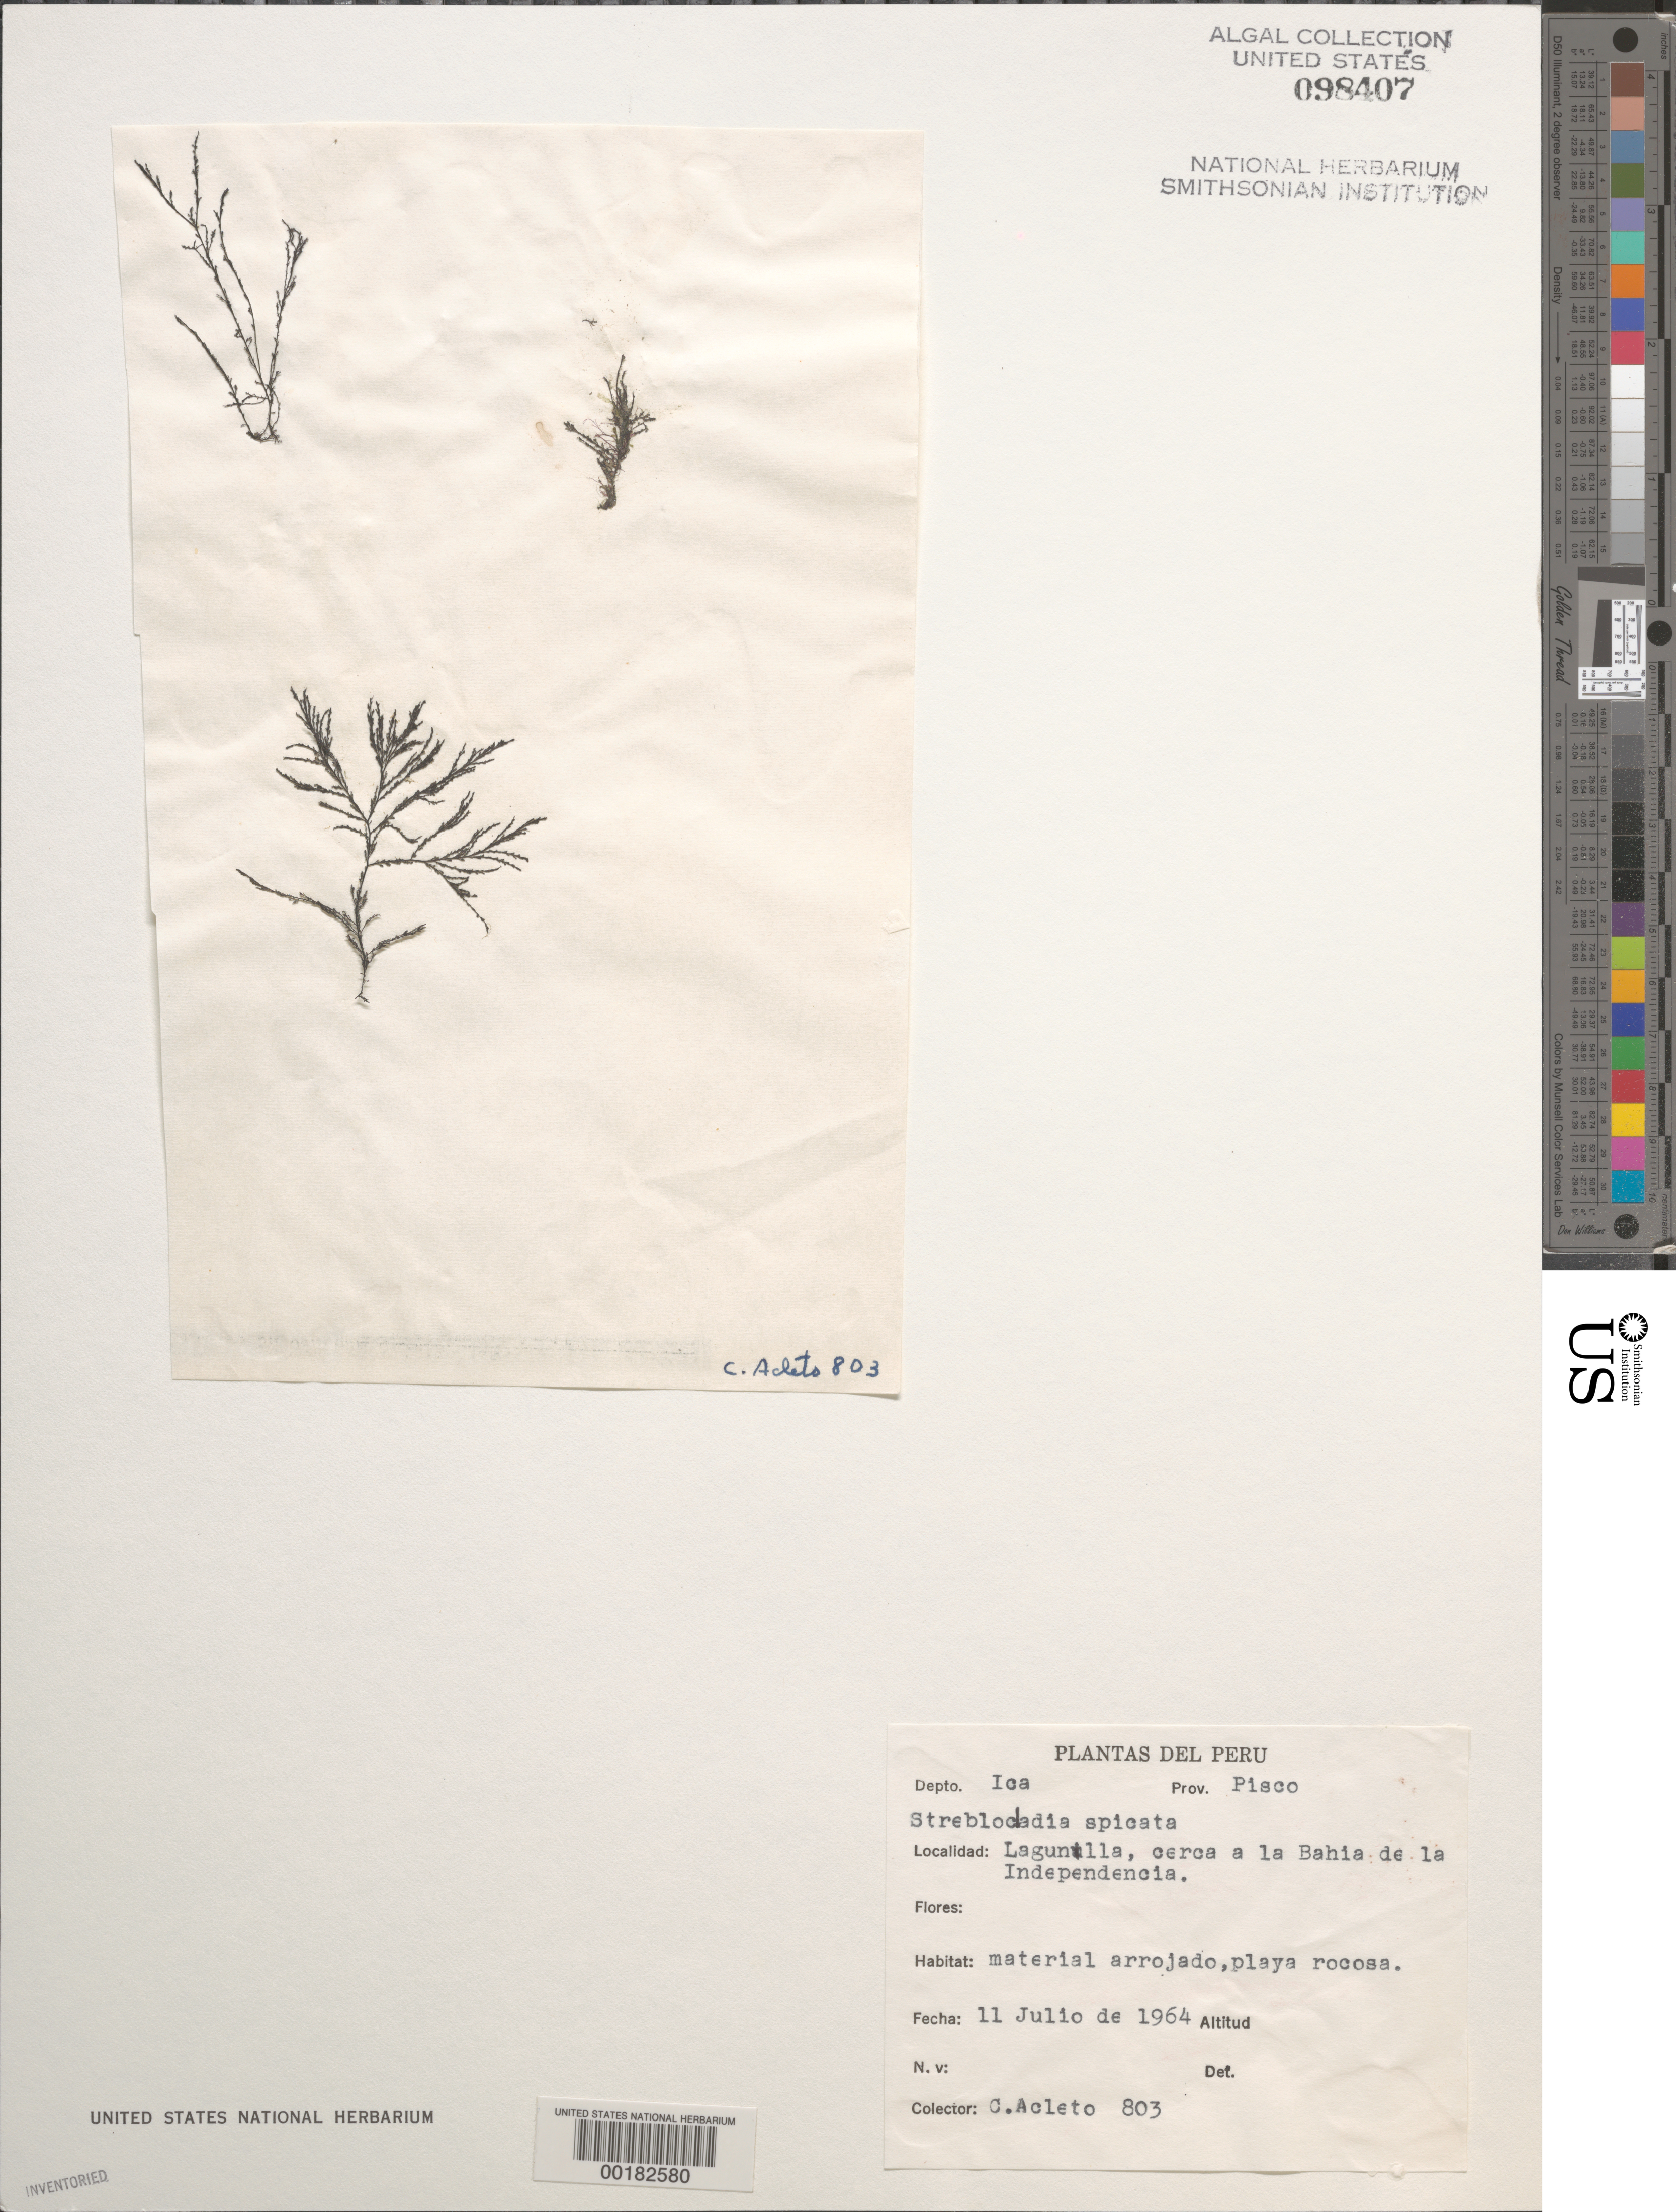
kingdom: Plantae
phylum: Rhodophyta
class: Florideophyceae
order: Ceramiales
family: Rhodomelaceae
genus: Streblocladia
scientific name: Streblocladia spicata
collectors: C. Acleto O.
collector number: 803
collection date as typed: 11 Jul 1964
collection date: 1964-07-11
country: Peru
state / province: Ica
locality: Lagunilla, near Bahia de la Independencia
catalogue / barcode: US 98407